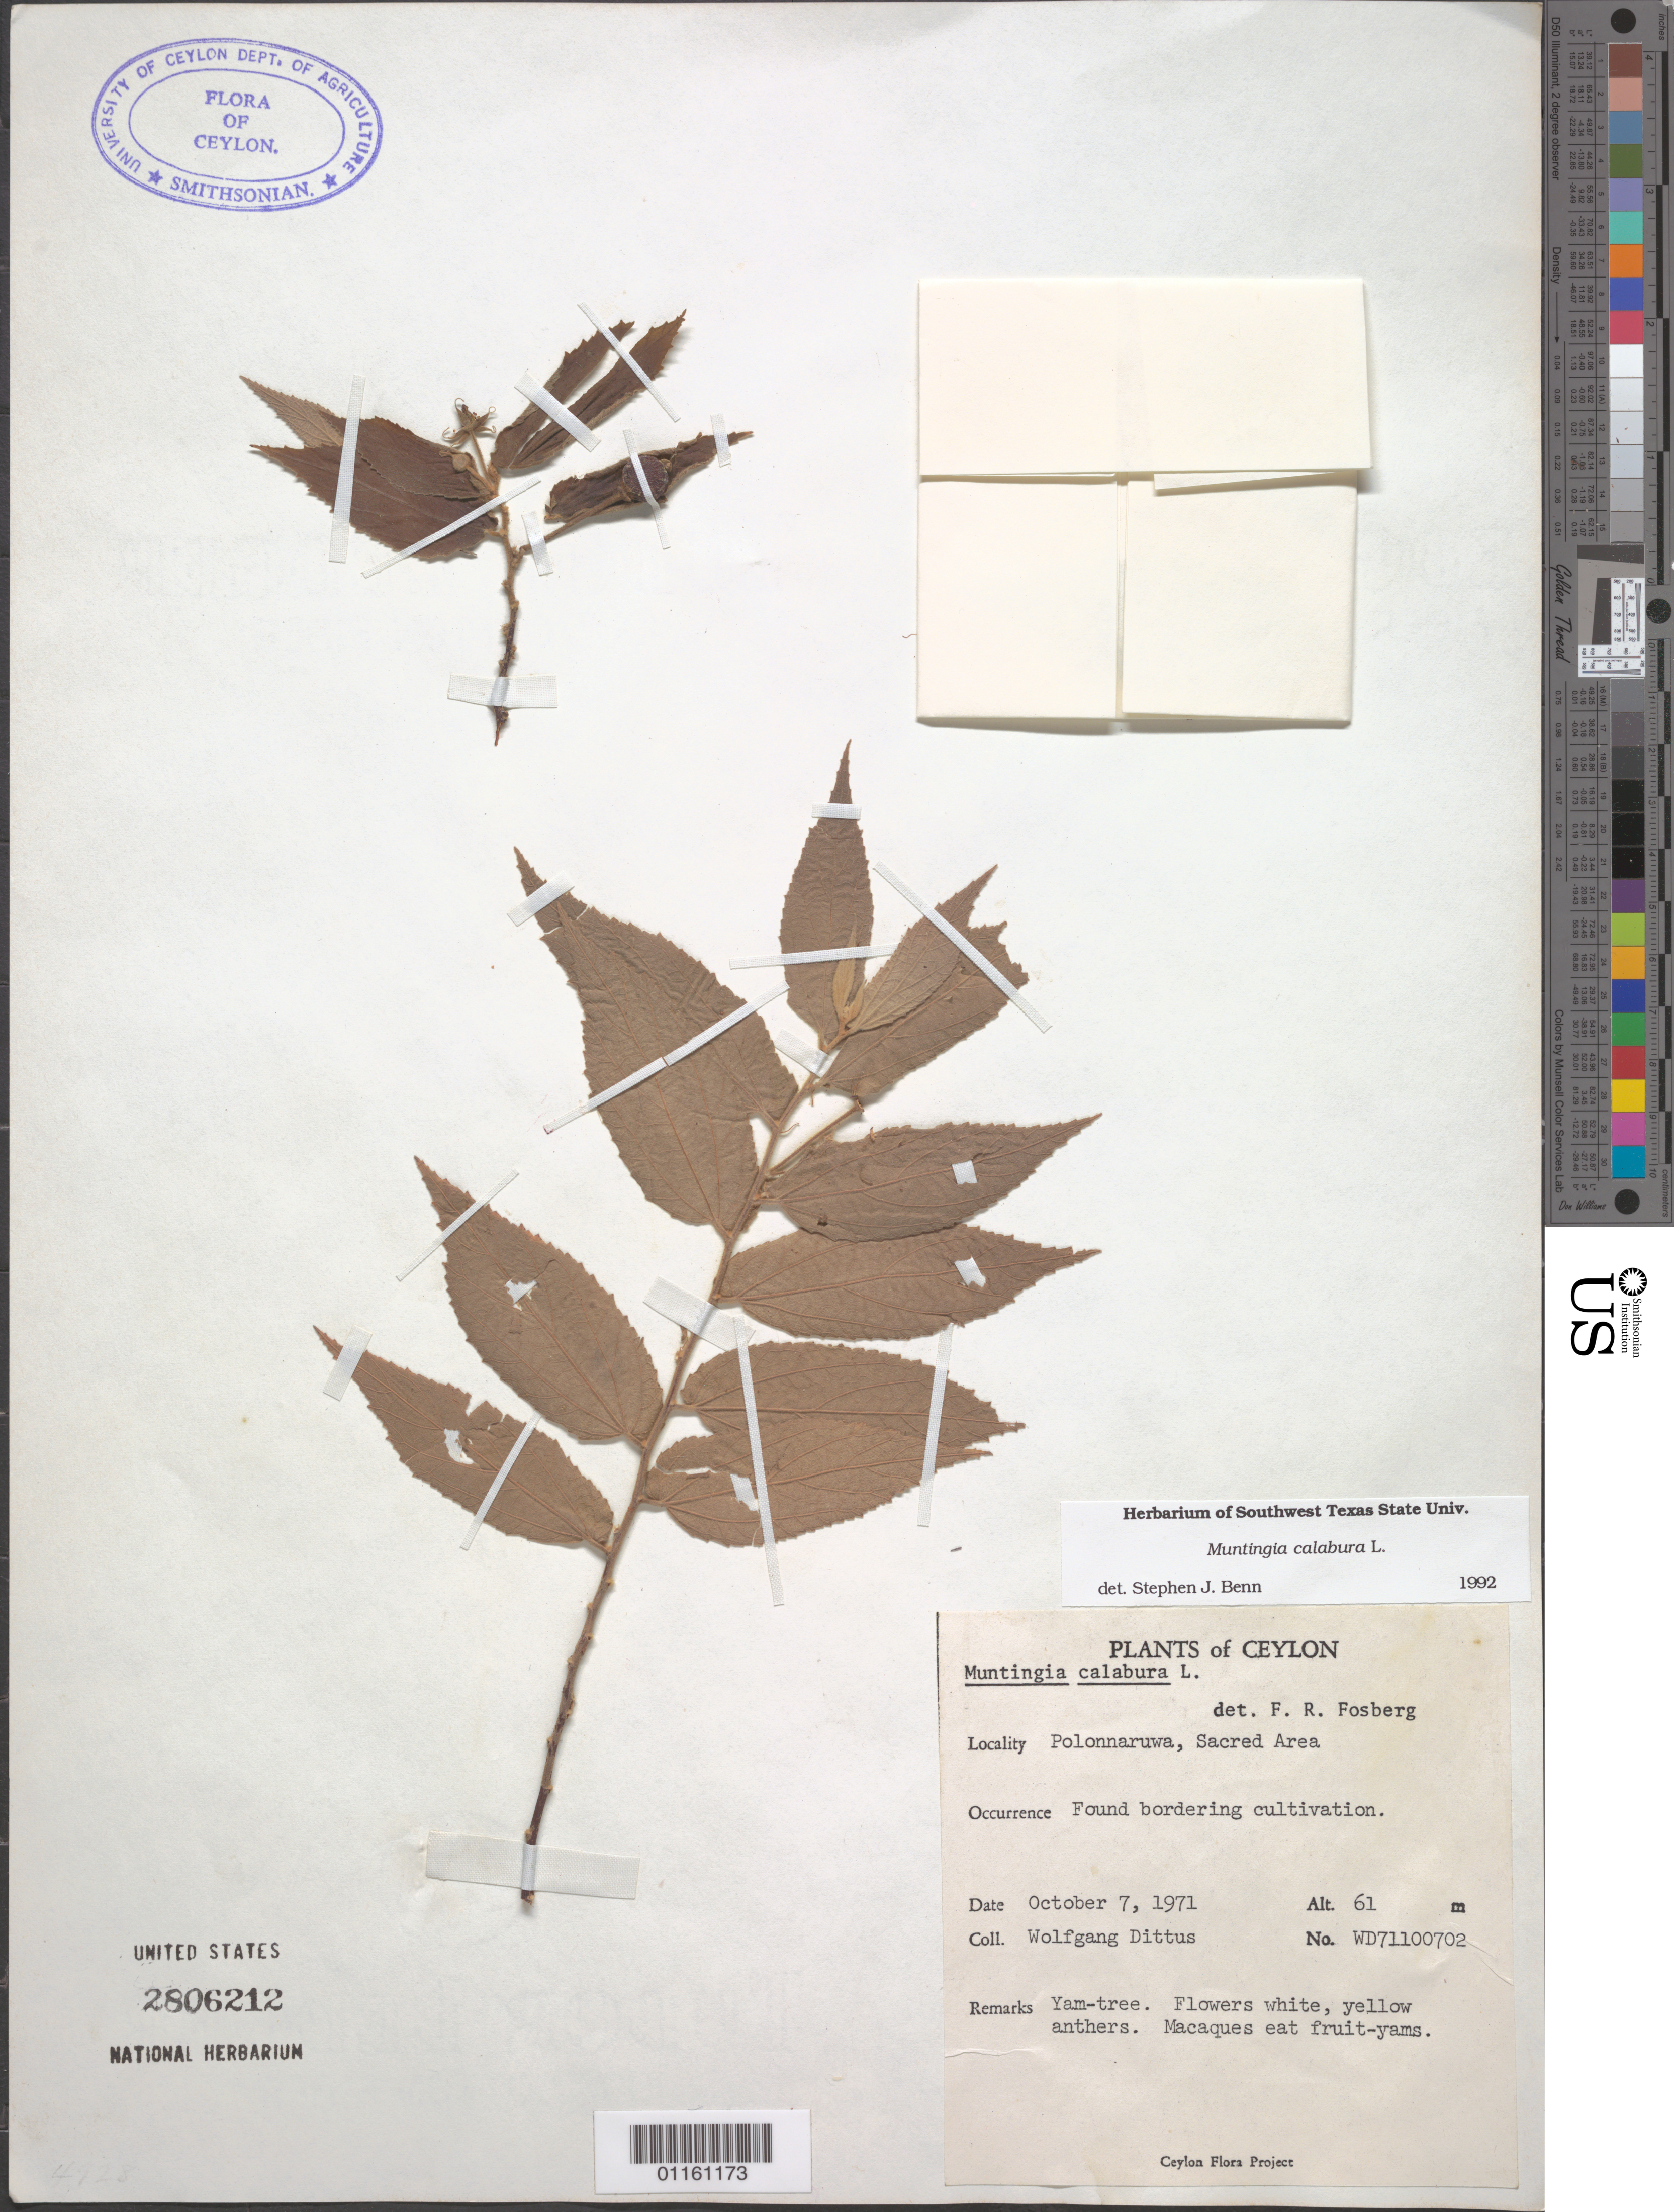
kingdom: Plantae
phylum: Tracheophyta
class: Magnoliopsida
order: Malvales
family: Muntingiaceae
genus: Muntingia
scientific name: Muntingia calabura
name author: L.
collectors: W. Dittus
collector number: WD71100702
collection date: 1971-10-07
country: Sri Lanka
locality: Polonnaruwa, Sacred Area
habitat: Found bordering cultivation.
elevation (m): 61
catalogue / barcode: US 2806212